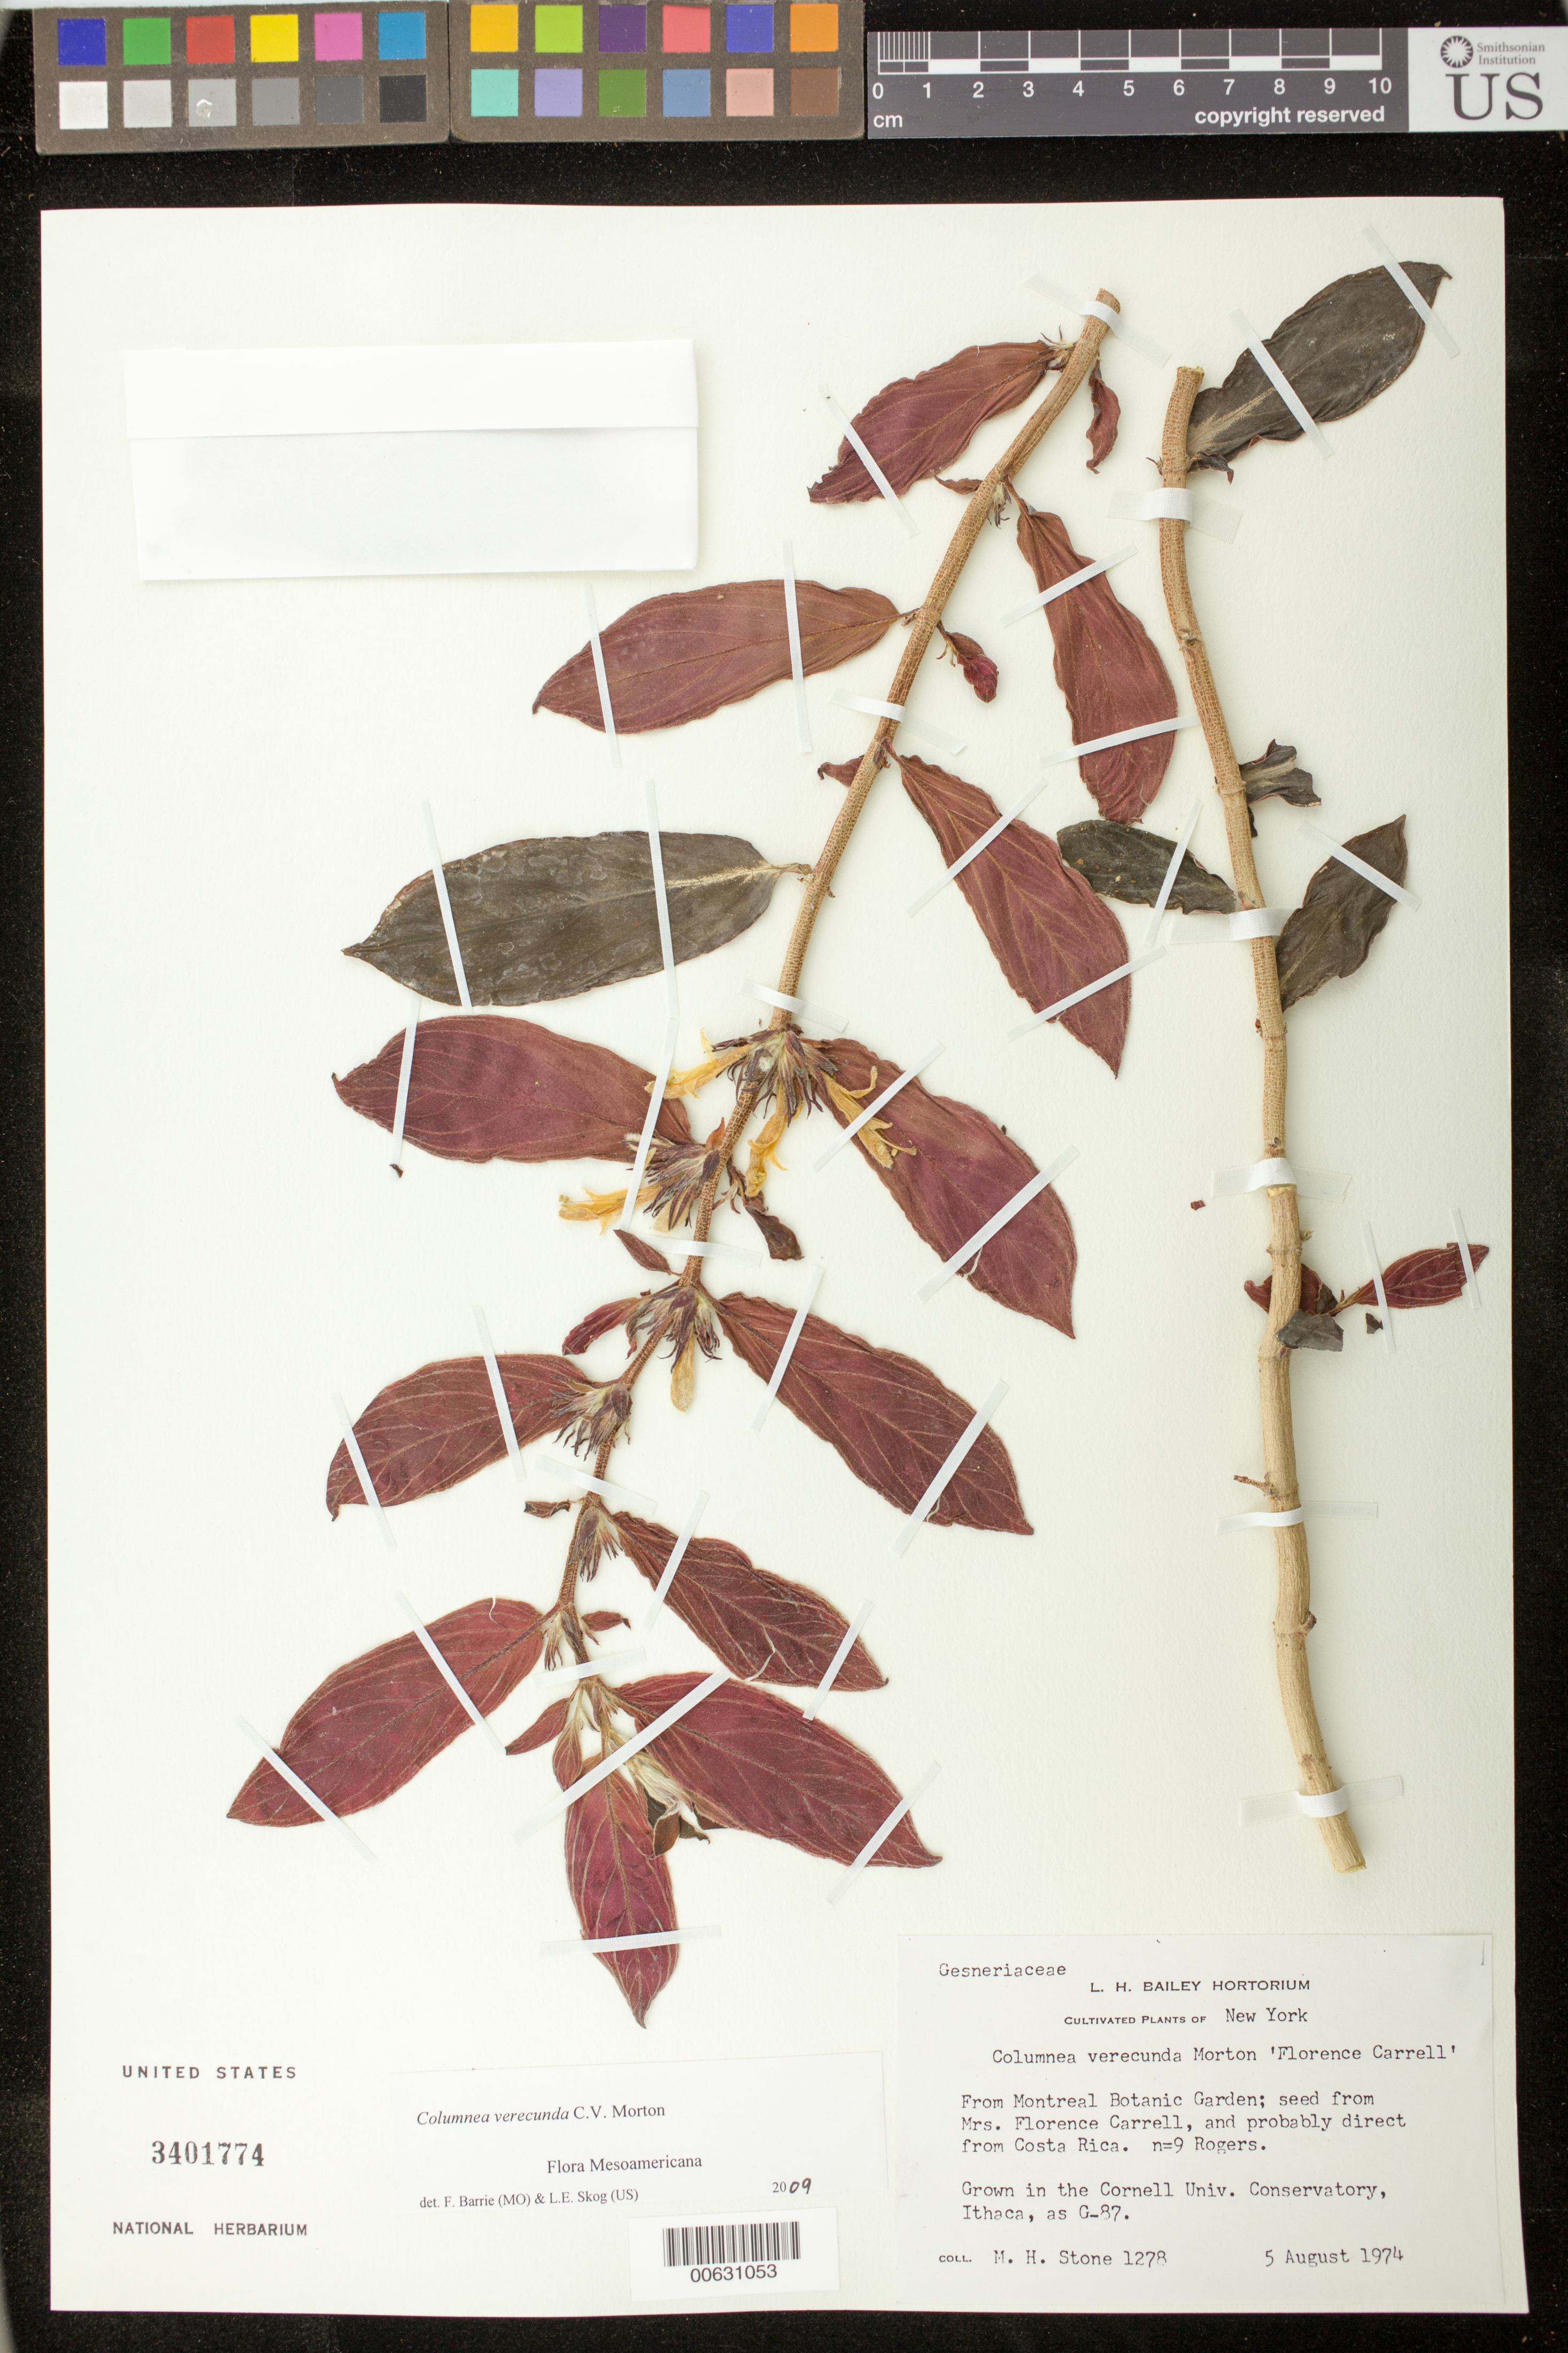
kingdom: Plantae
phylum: Tracheophyta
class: Magnoliopsida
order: Lamiales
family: Gesneriaceae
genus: Columnea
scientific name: Columnea verecunda 'Florence Carrell'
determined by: Skog, Laurence E.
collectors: M. Stone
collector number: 1278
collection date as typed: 05 Aug 1974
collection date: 1974-08-05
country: United States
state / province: New York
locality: Grown in the Cornell Univ. Conservatory, Ithaca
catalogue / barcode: US 3401774